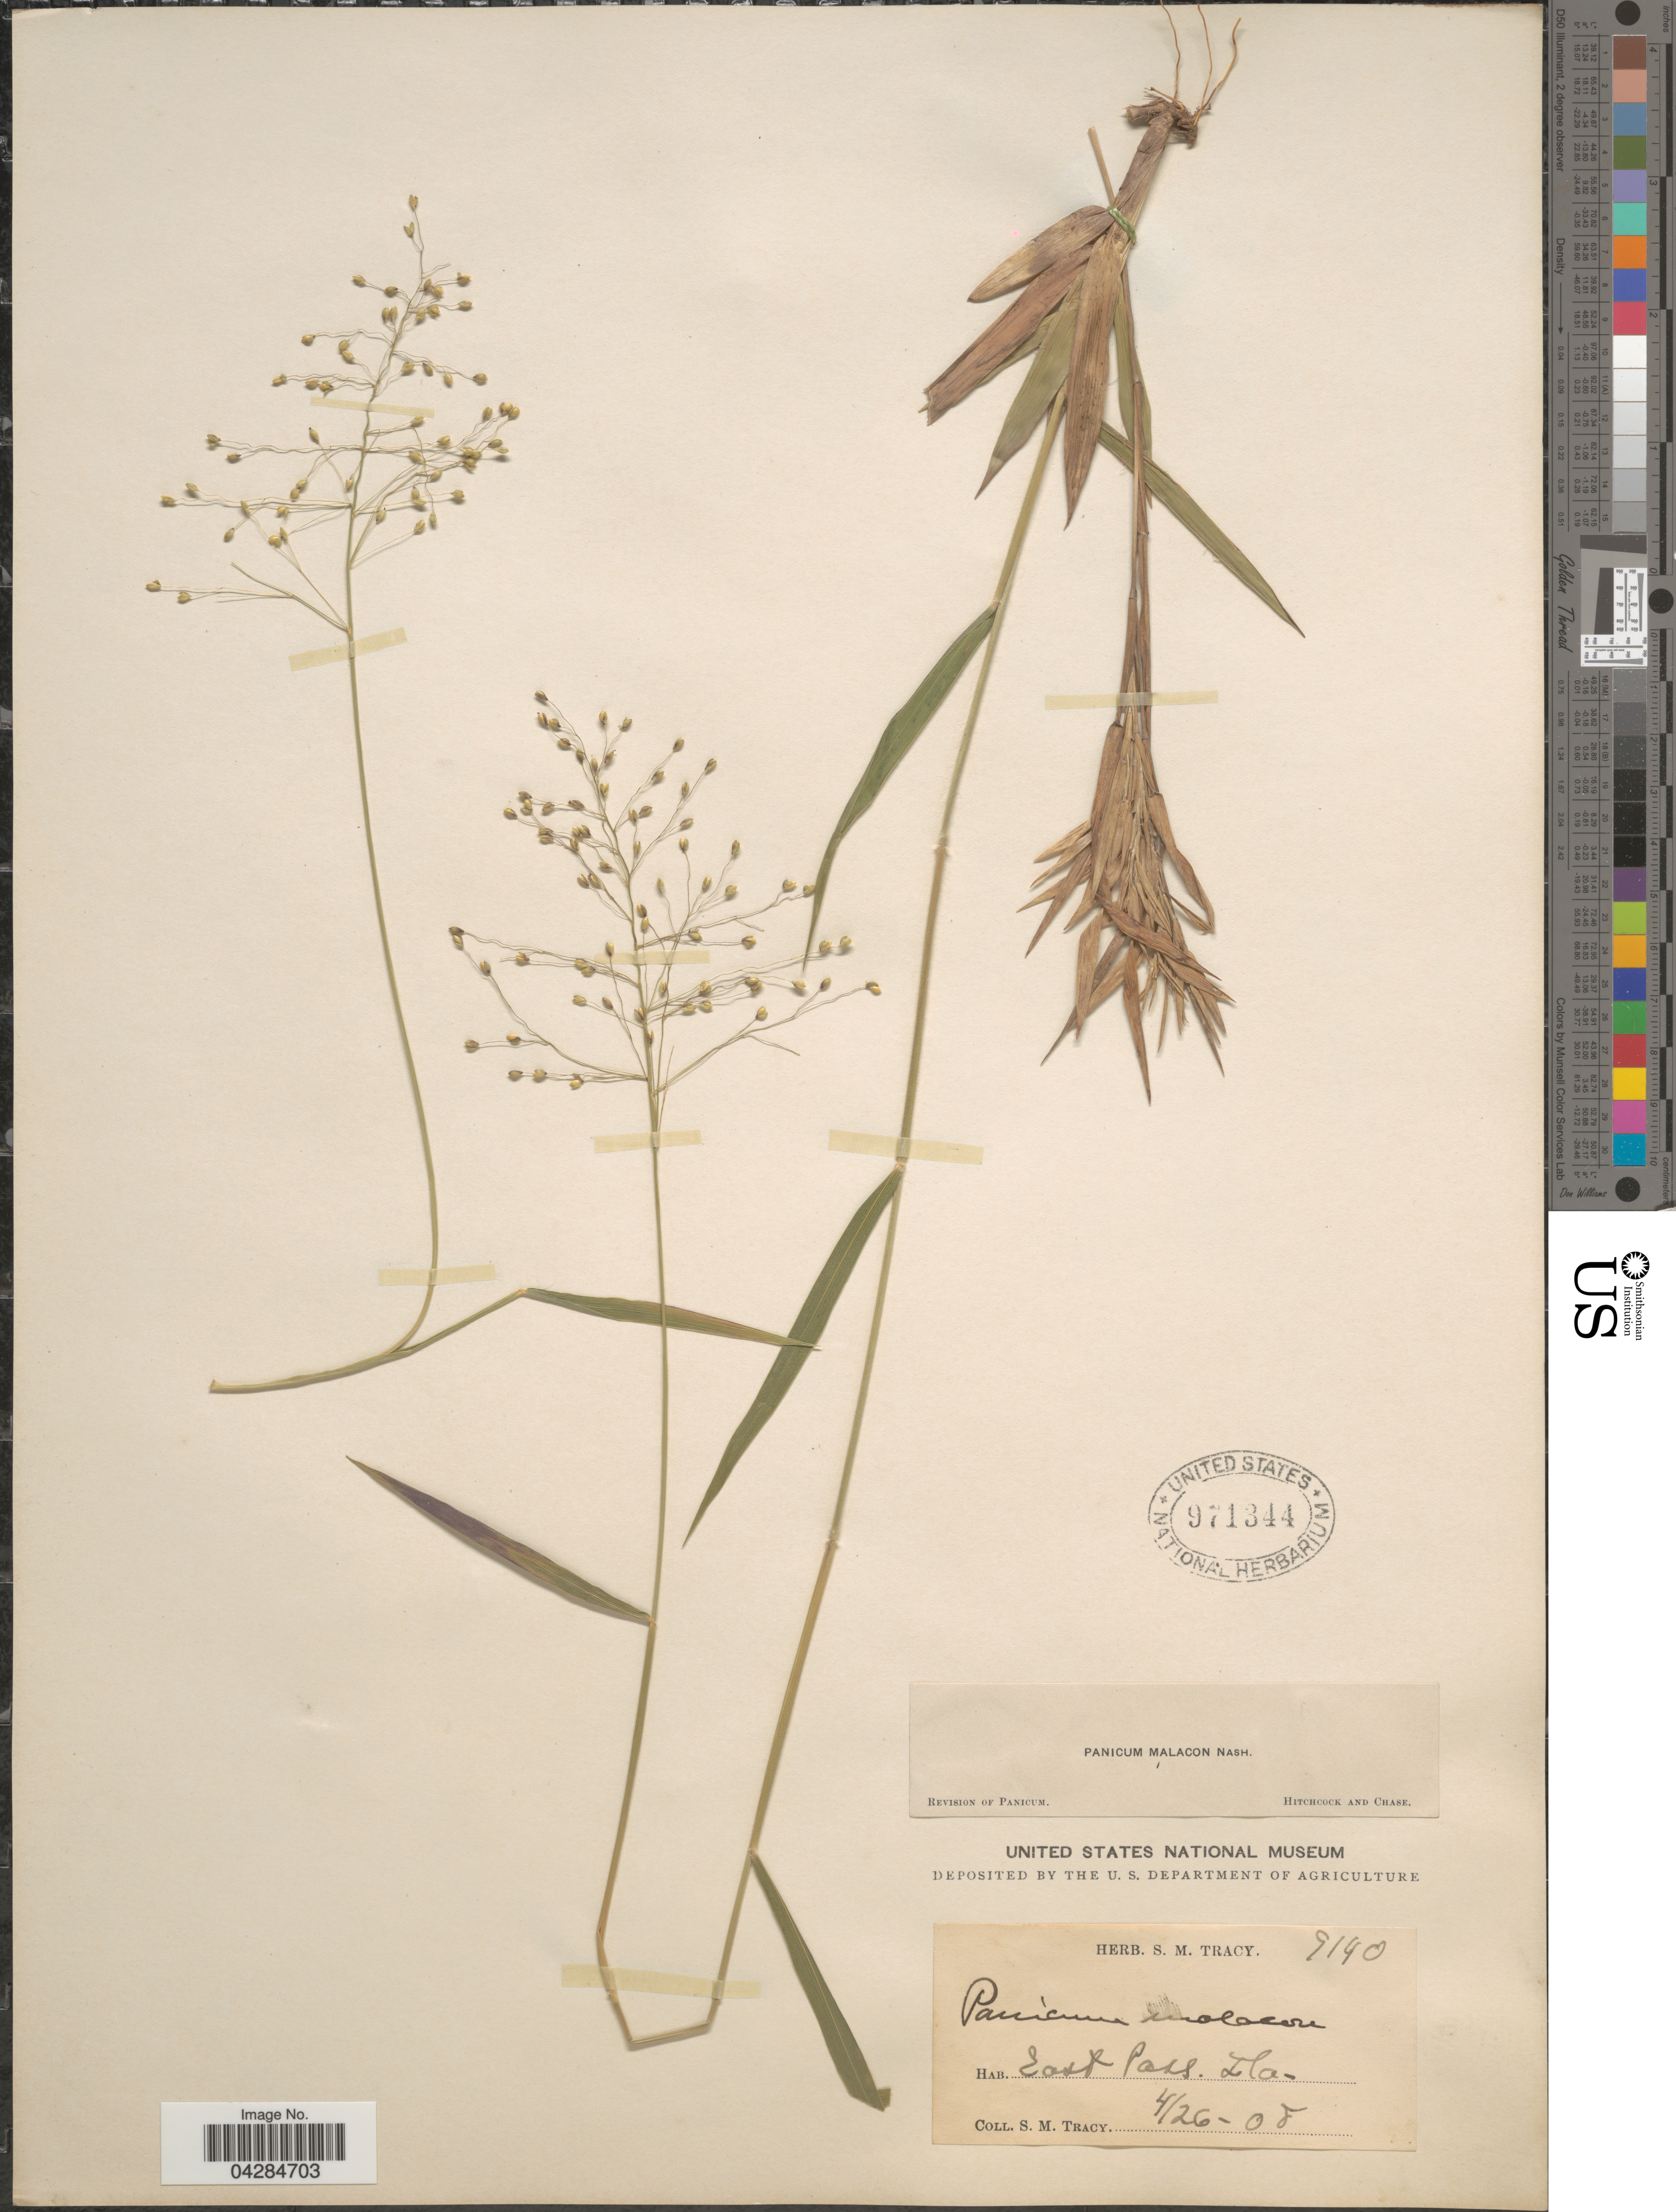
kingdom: Plantae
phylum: Tracheophyta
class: Liliopsida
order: Poales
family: Poaceae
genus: Dichanthelium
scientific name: Dichanthelium ovale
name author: (Elliott) Gould & C.A. Clark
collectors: S. M. Tracy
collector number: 9140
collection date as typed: Transcribed d/m/y: 26/4/8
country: United States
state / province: Florida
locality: East Pass.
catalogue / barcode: US 971344